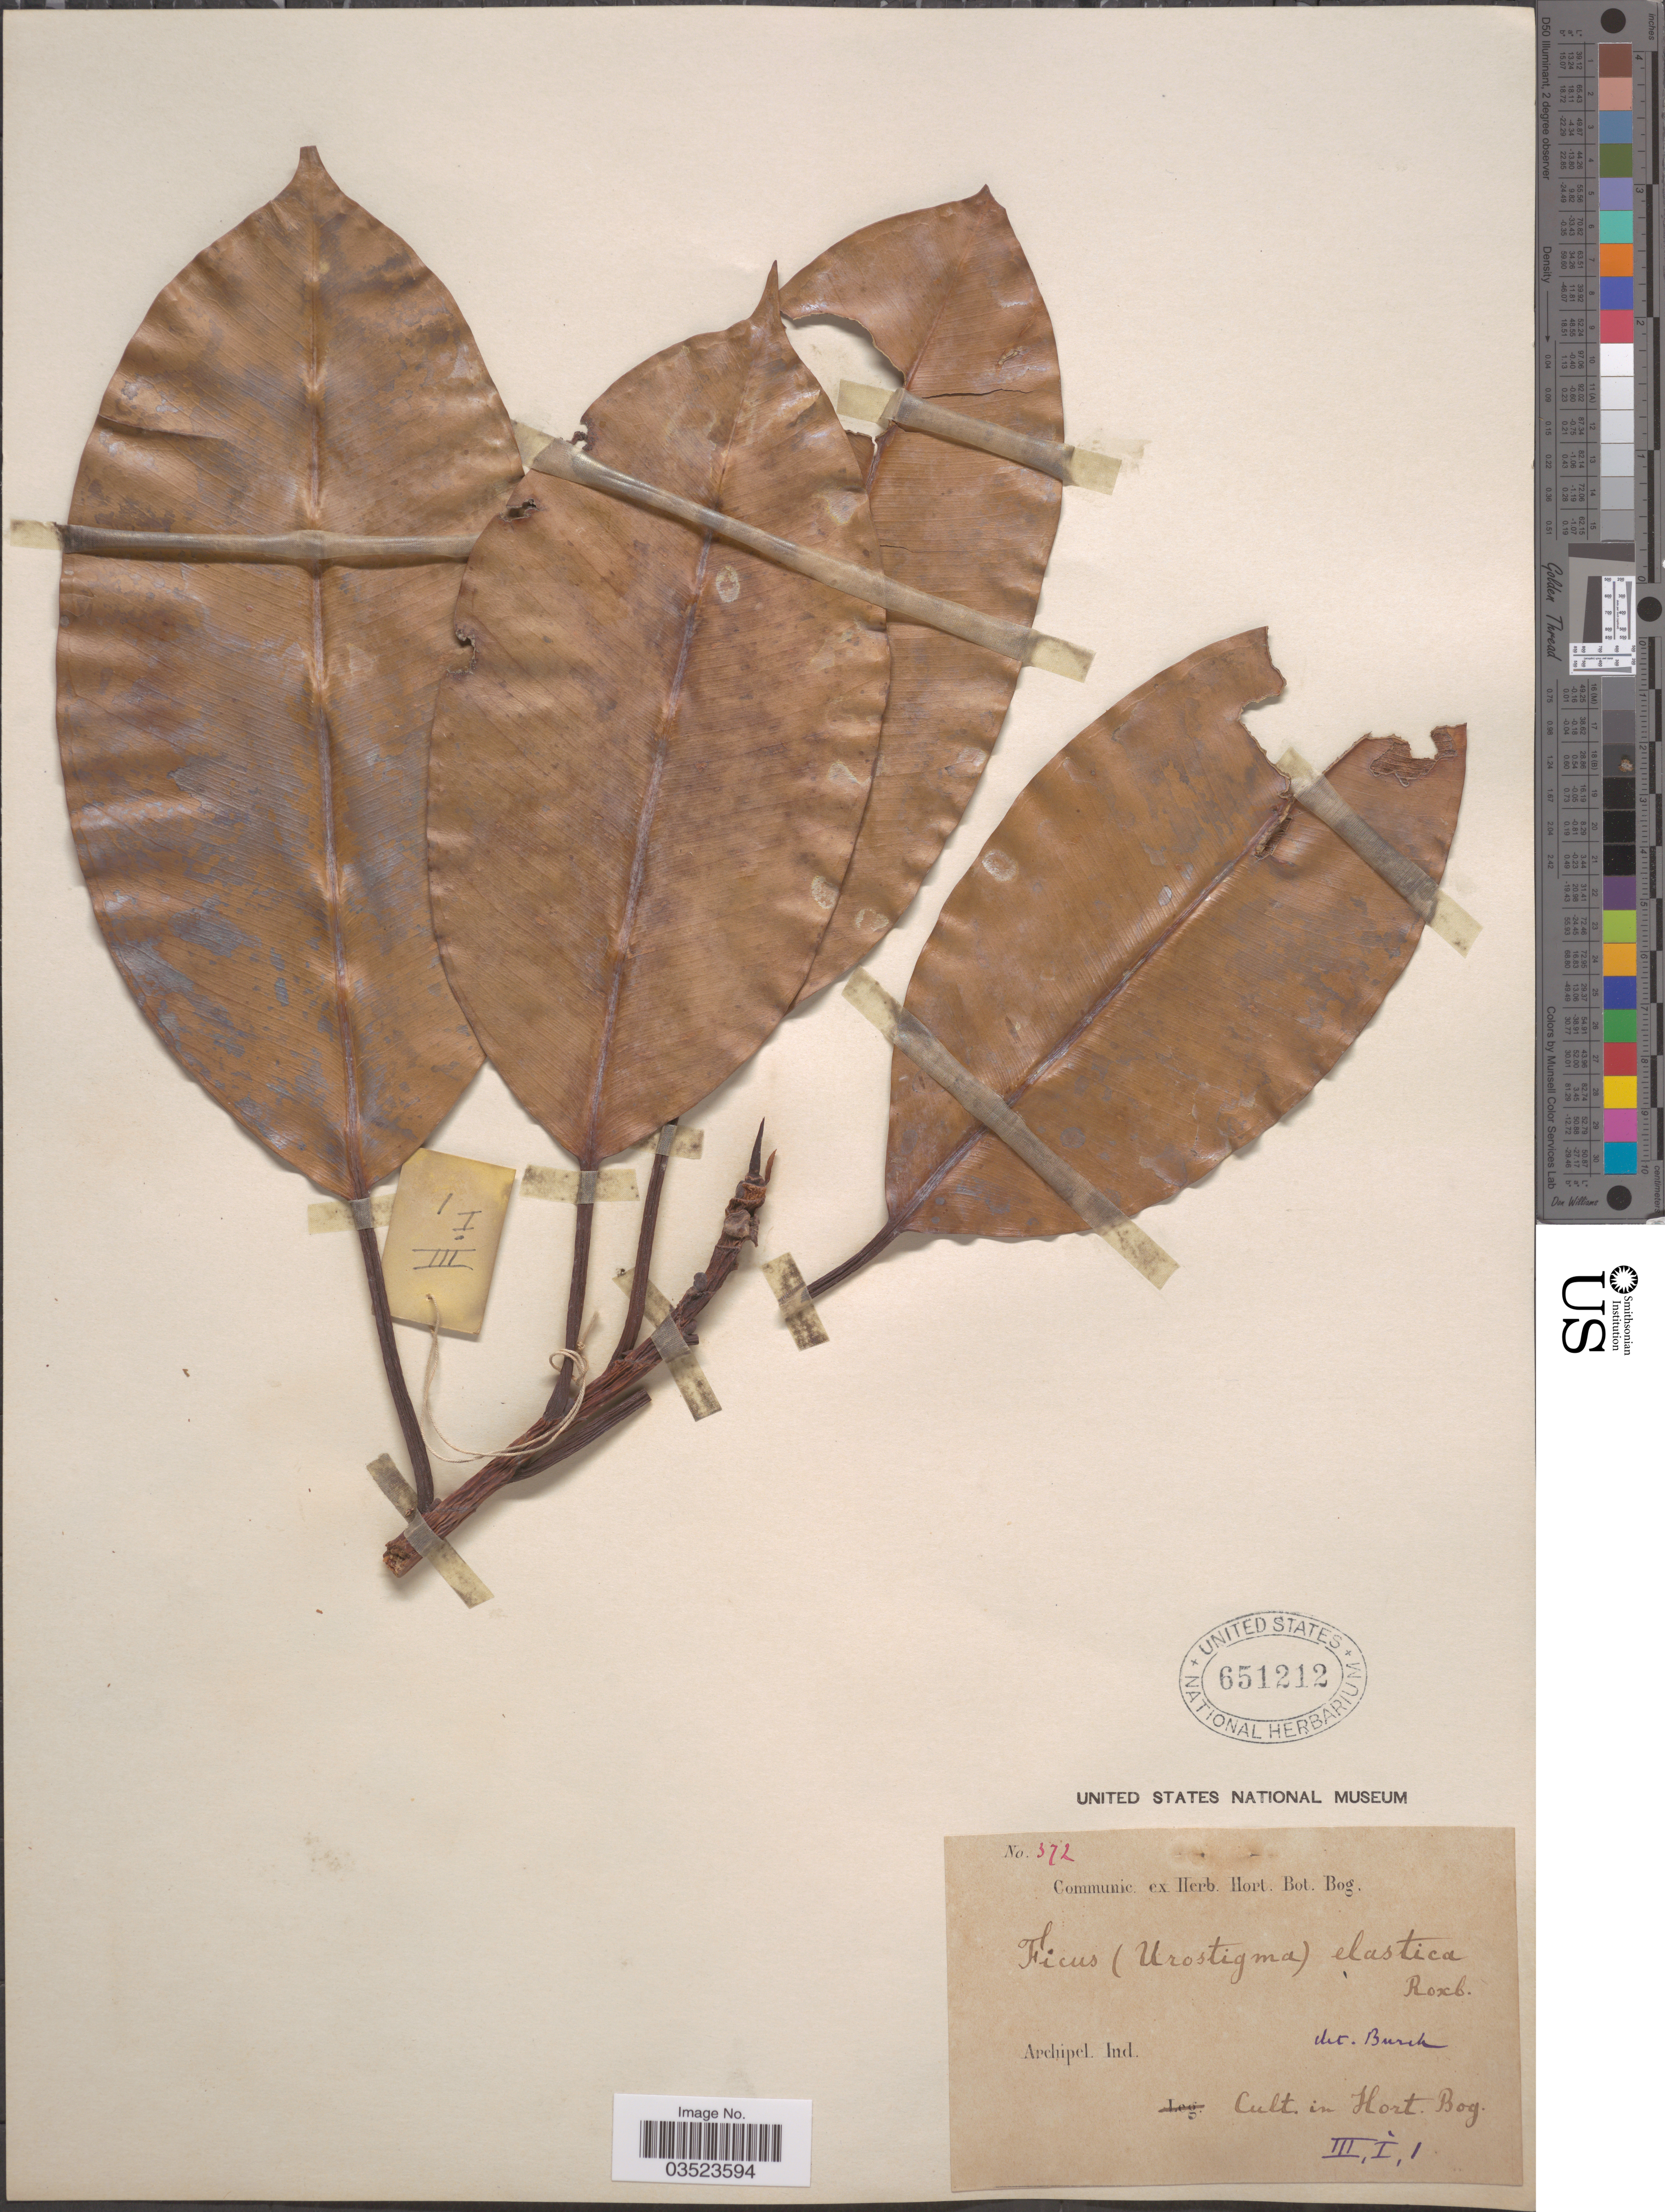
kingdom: Plantae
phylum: Tracheophyta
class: Magnoliopsida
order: Rosales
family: Moraceae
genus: Ficus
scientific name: Ficus elastica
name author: Roxb.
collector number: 572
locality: Archipel. Ind. Hort. Bog.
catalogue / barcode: US 651212